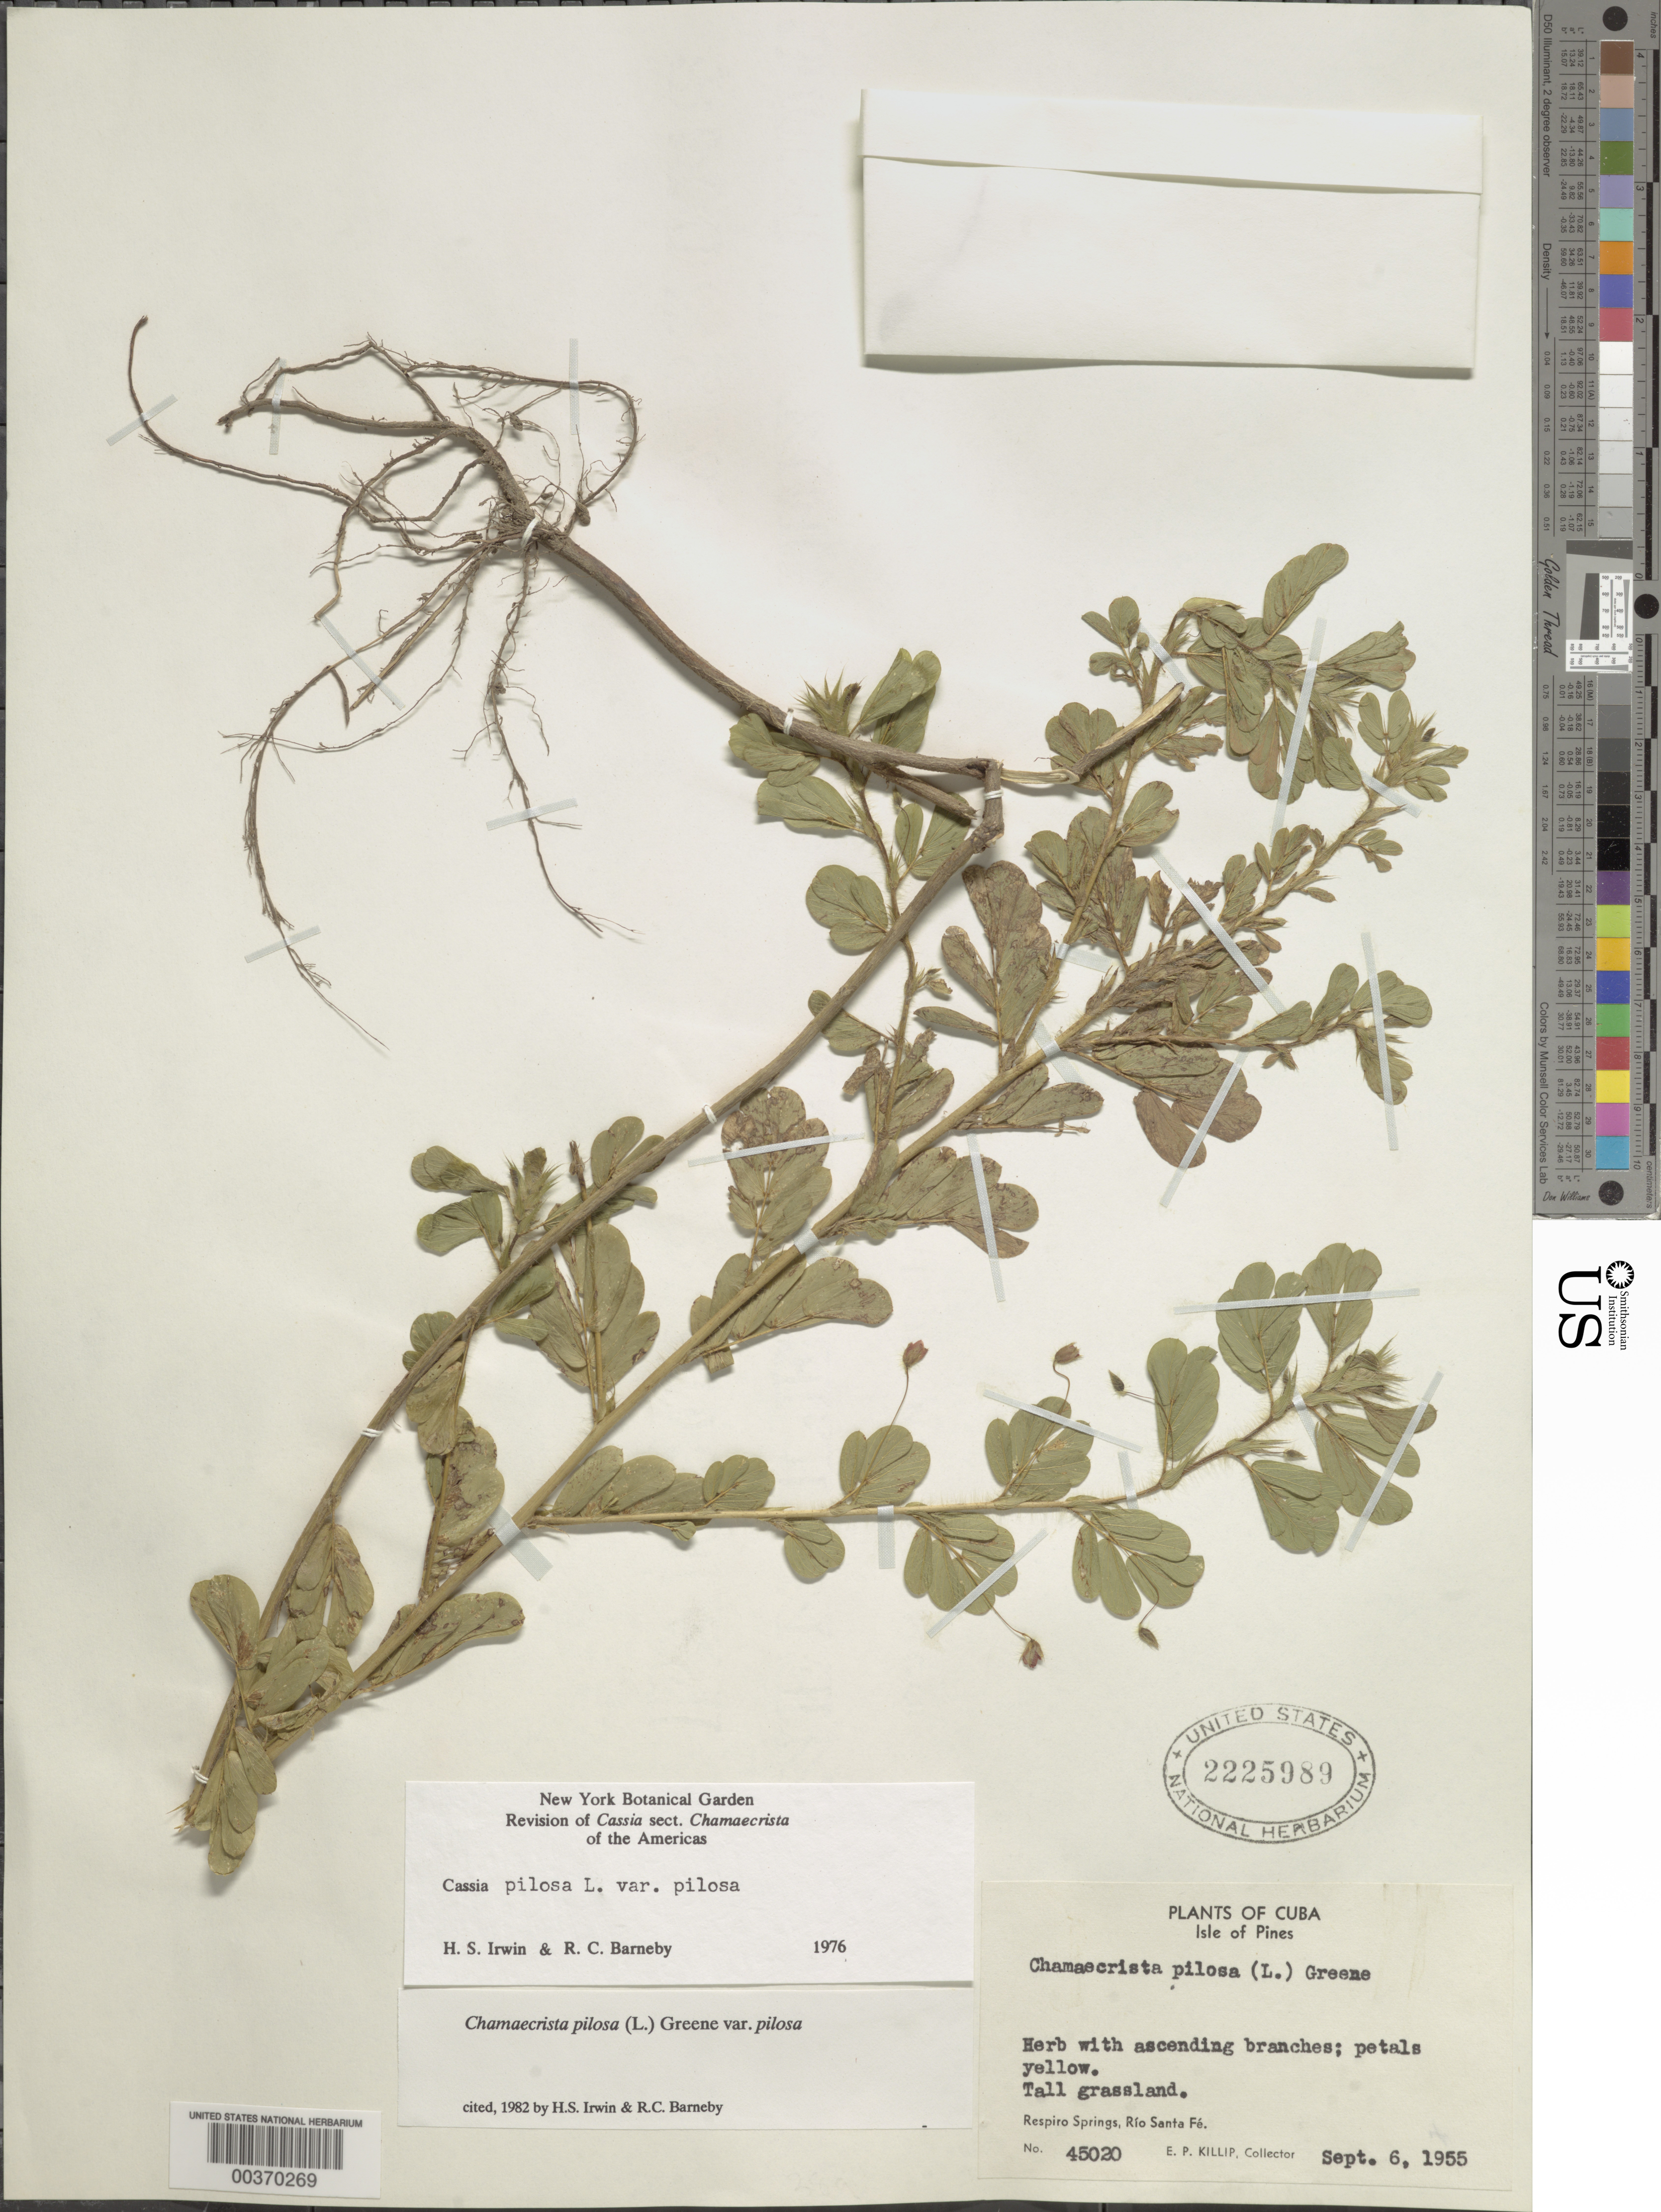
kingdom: Plantae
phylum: Tracheophyta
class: Magnoliopsida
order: Fabales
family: Fabaceae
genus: Chamaecrista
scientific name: Chamaecrista pilosa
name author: (L.) Greene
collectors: E. P. Killip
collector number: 45020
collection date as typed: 06 Sep 1955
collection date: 1955-09-06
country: Cuba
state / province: Isla de La Juventud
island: Isla de La Juventud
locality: Respiro springs, rio santa fe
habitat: Tall grassland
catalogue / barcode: US 2225989